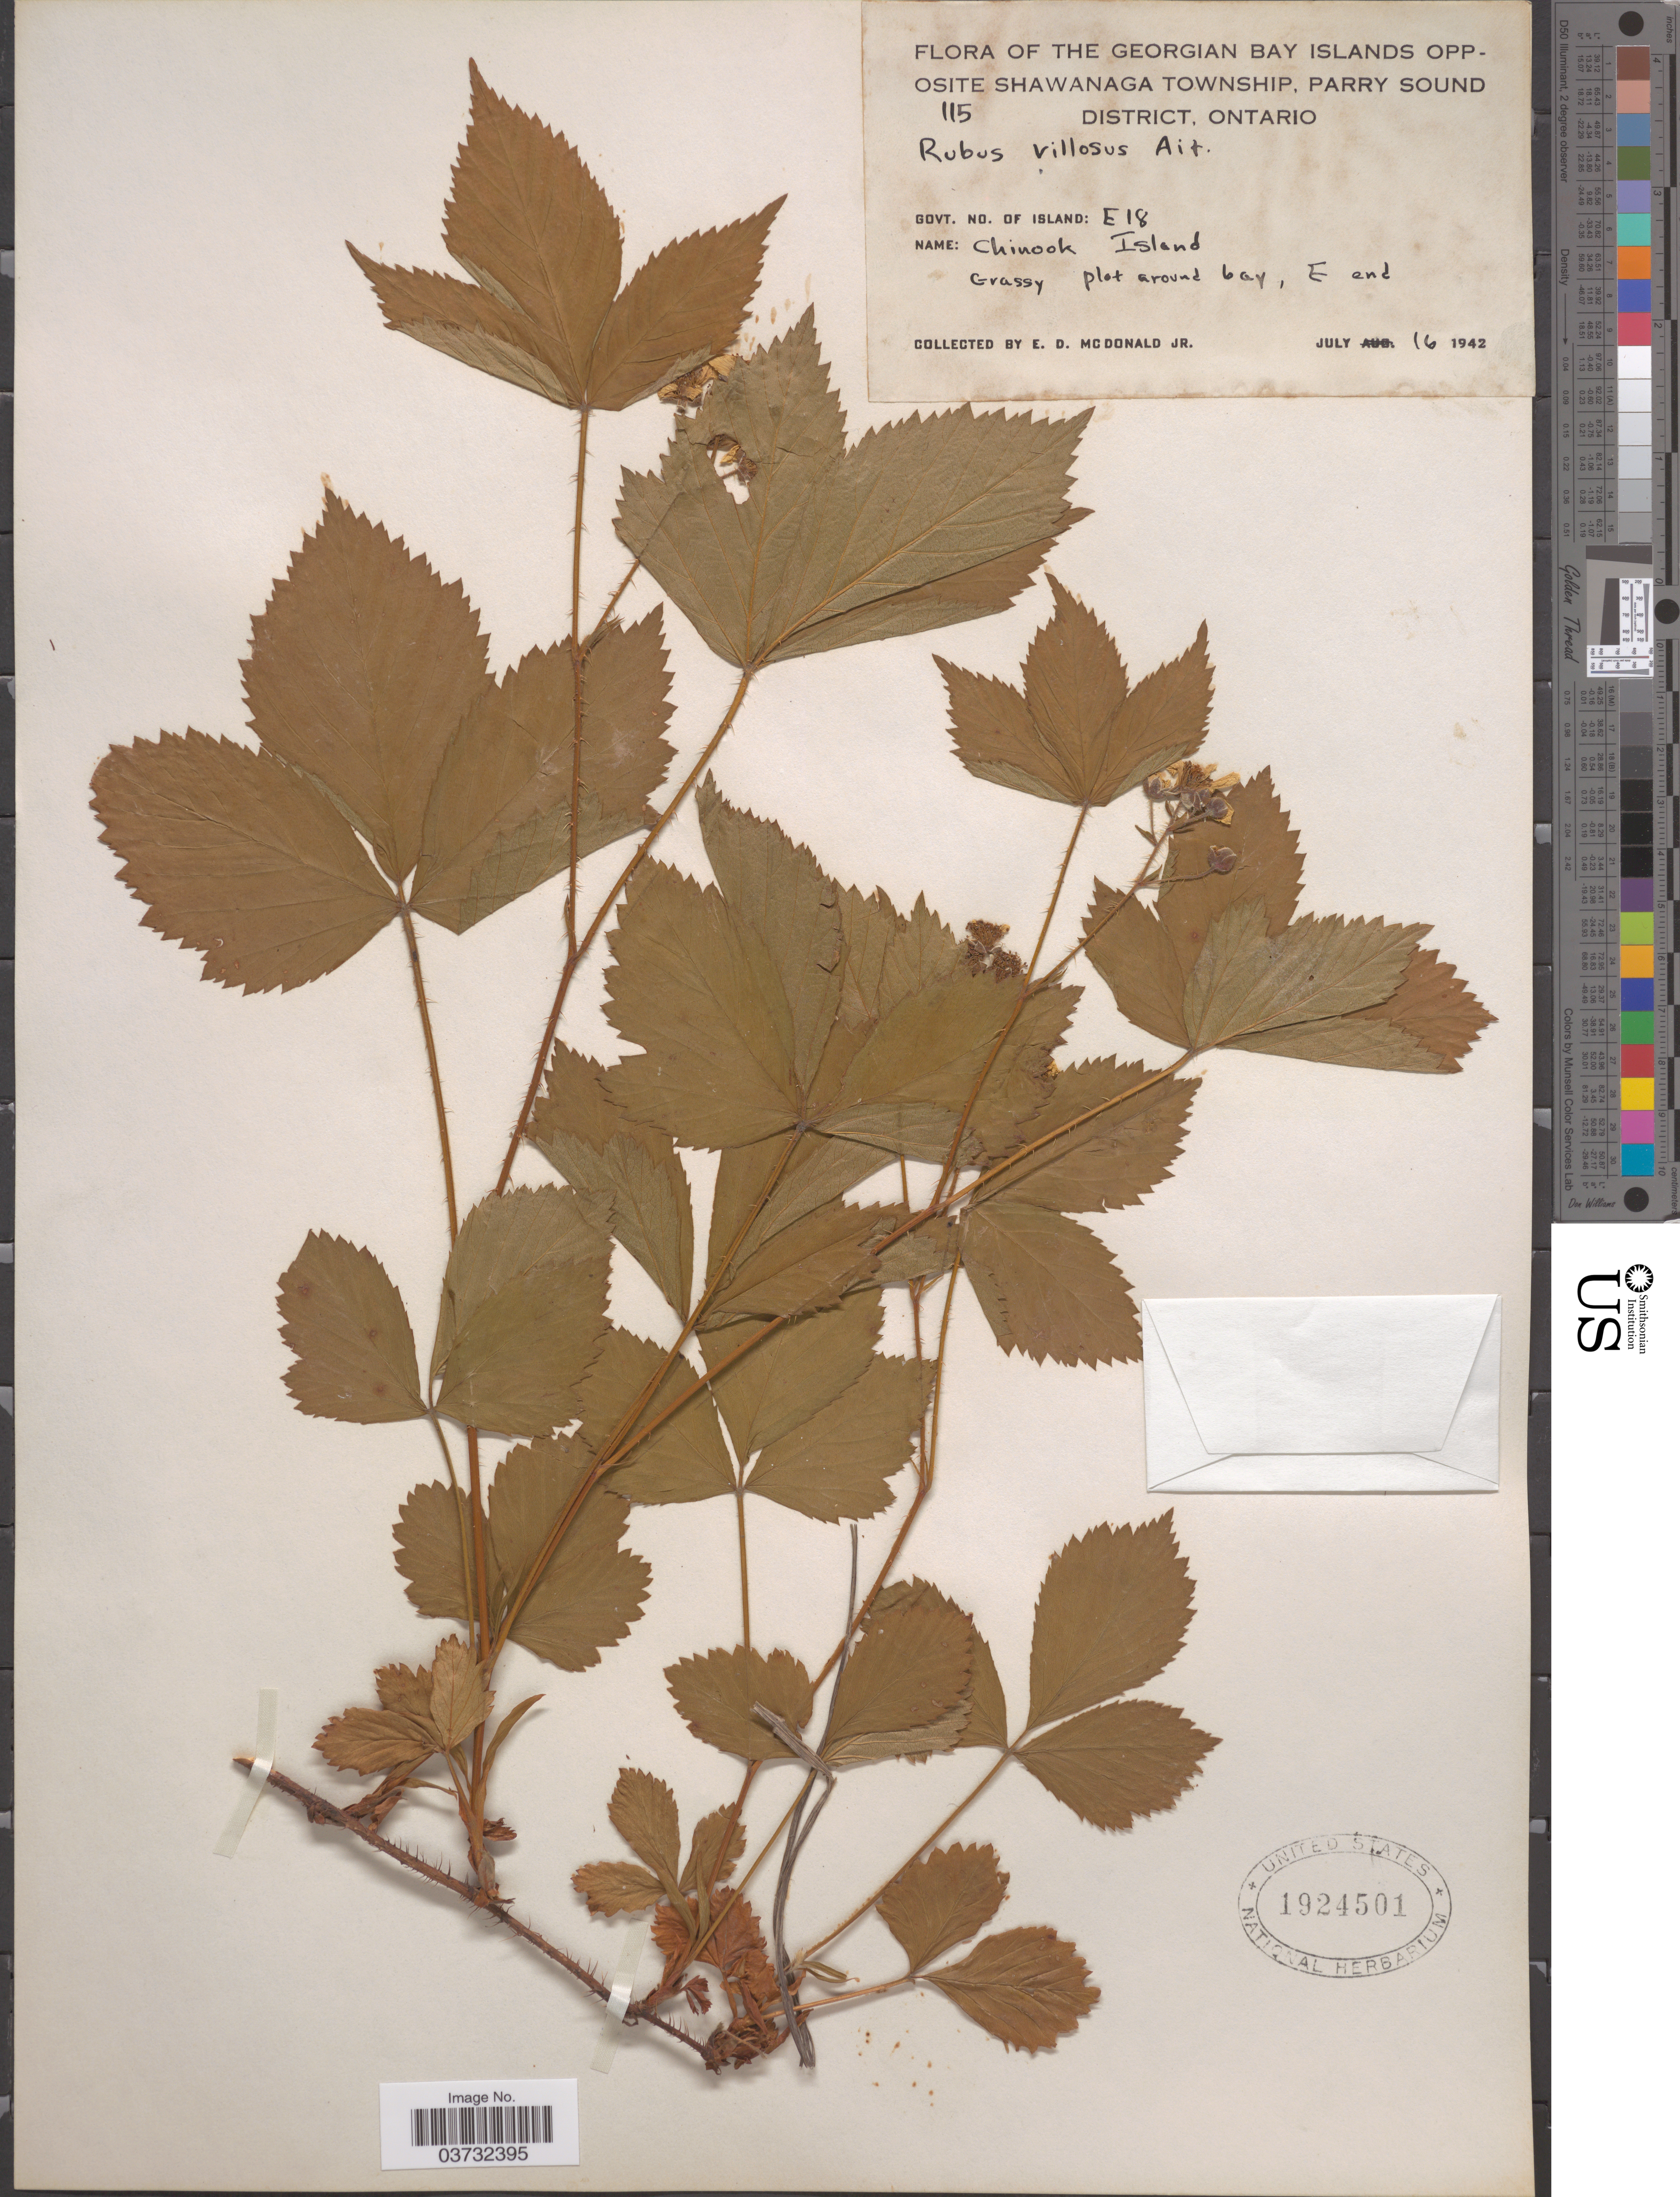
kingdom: Plantae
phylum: Tracheophyta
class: Magnoliopsida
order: Rosales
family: Rosaceae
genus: Rubus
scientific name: Rubus villosus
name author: Thunb.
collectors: E. D. McDonald Jr.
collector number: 115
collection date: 1942-07-16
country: Canada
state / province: Ontario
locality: The Georgian Bay Islands Opposite Shawanaga Township, Parry Sound District. Govt. No. Of Island: E18. Chinook Island. E end.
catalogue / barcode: US 1924501